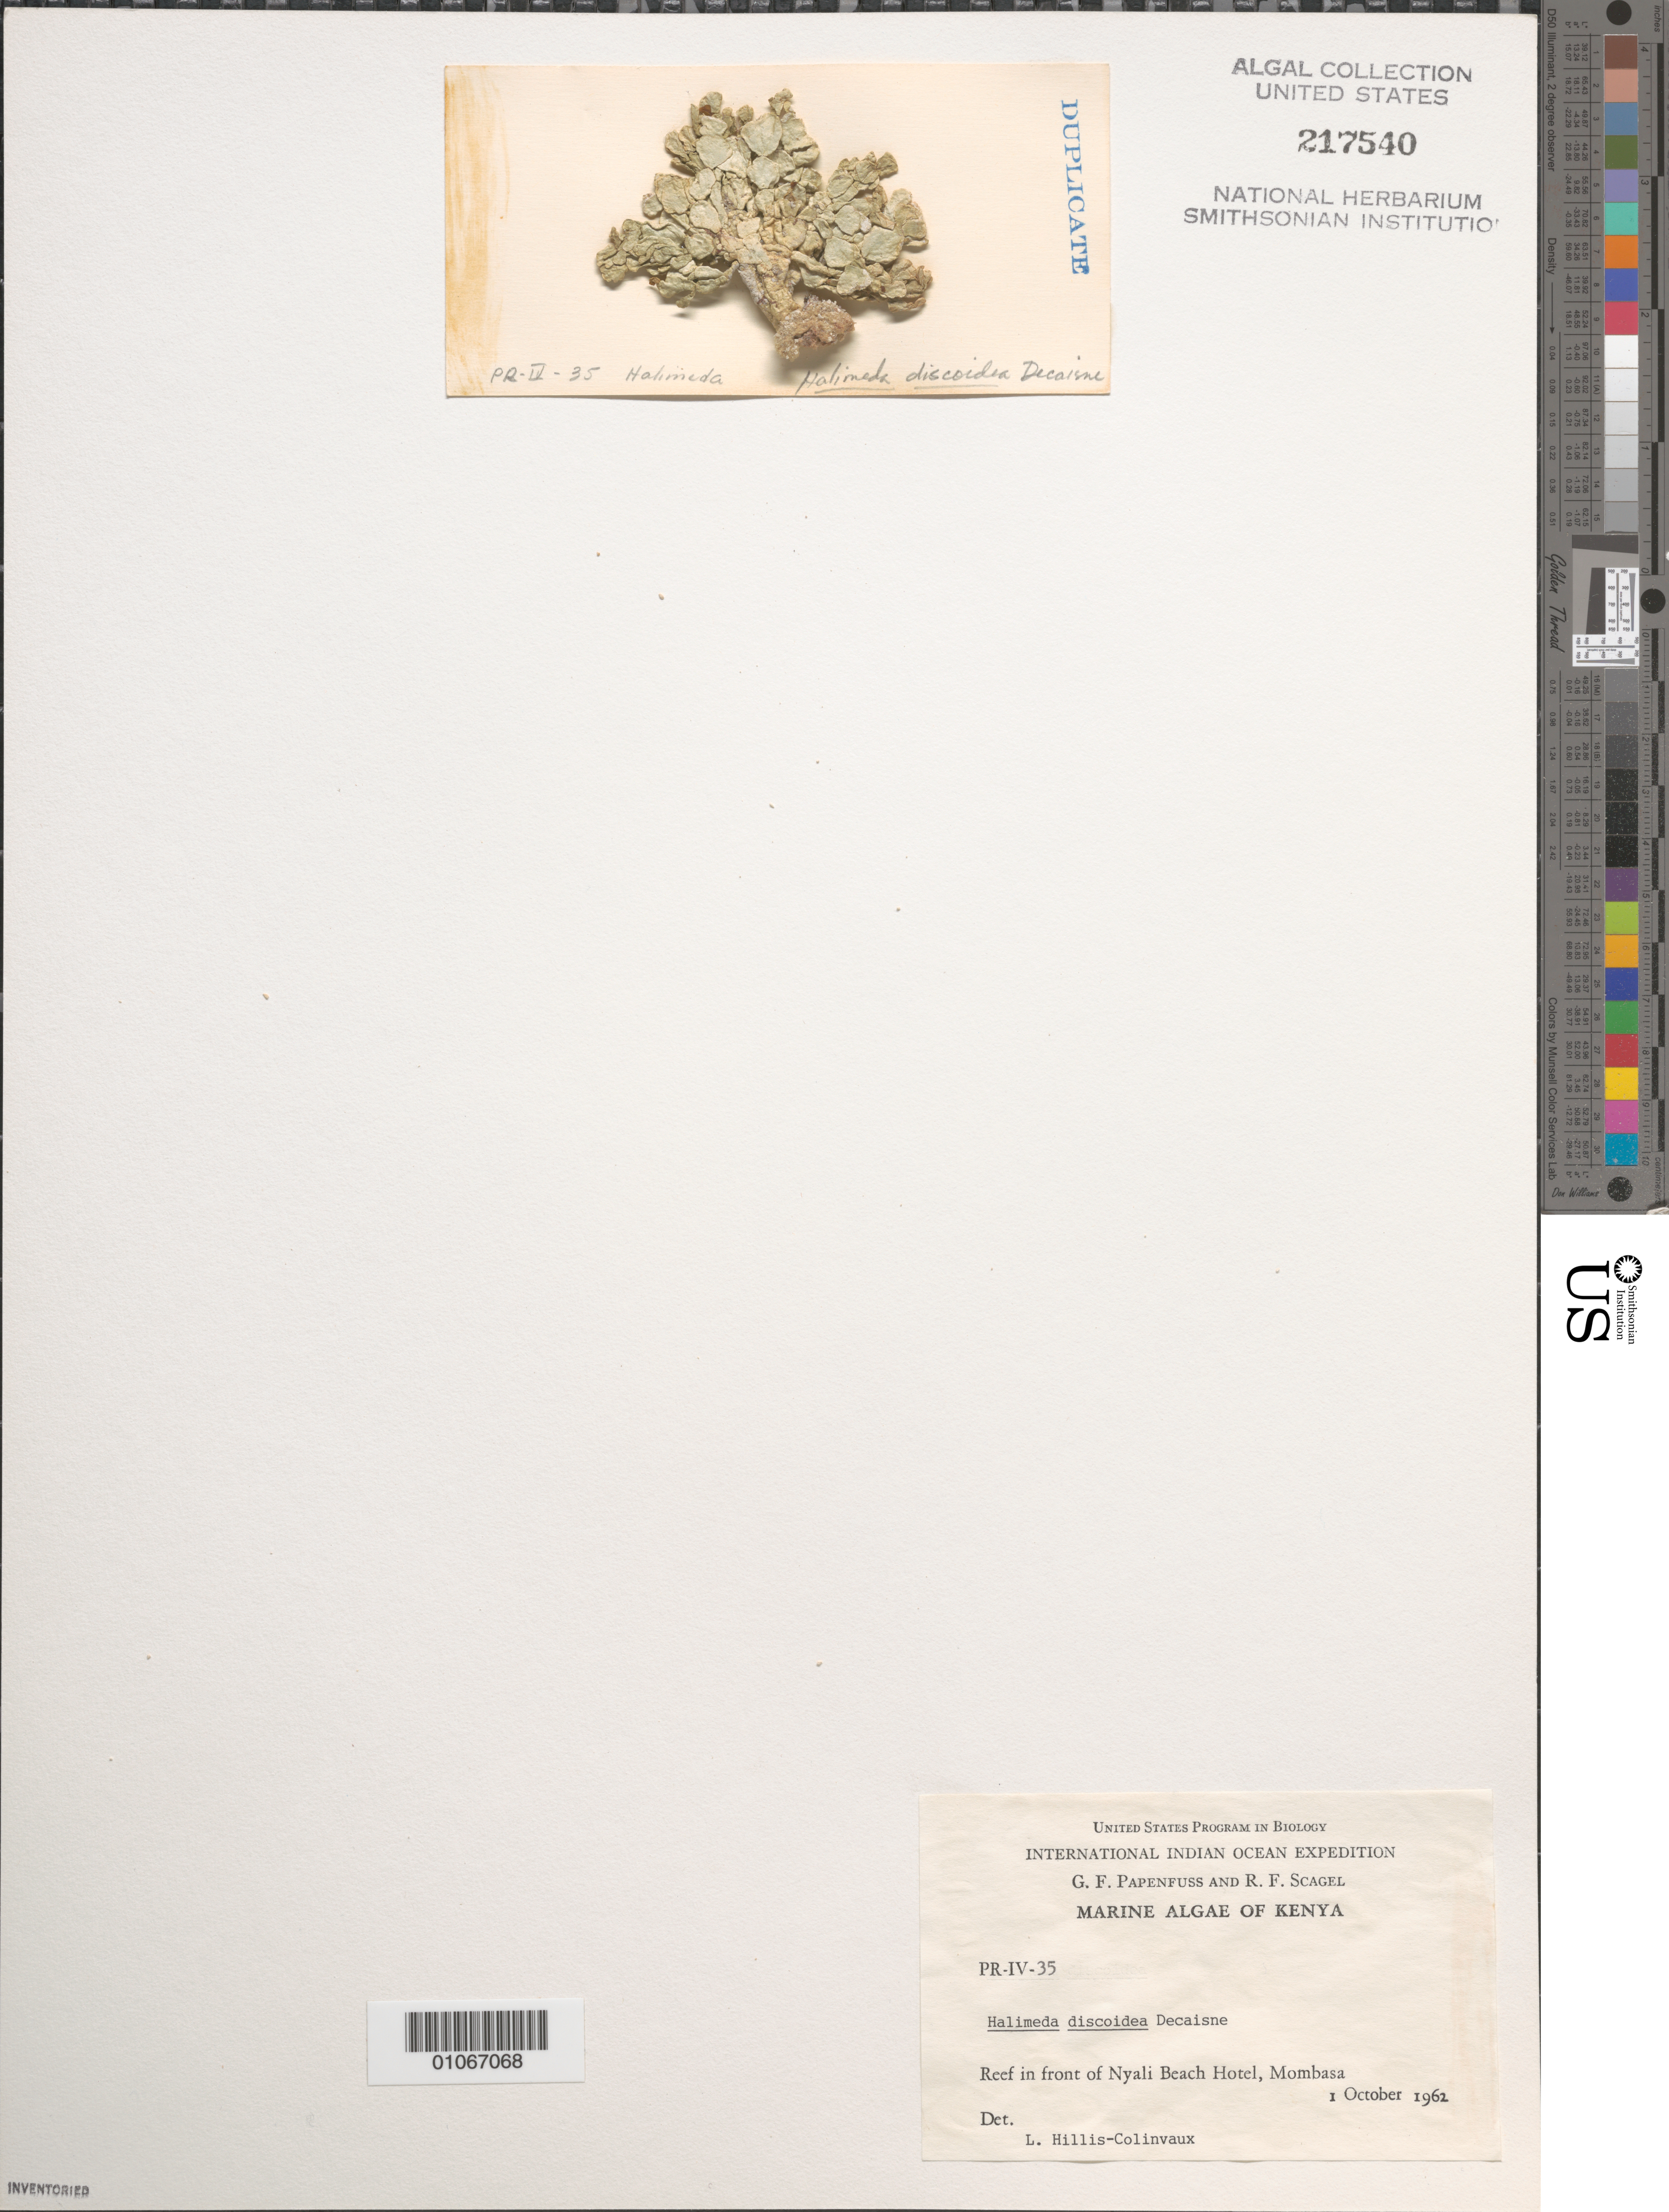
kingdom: Plantae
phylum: Chlorophyta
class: Ulvophyceae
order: Bryopsidales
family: Halimedaceae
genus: Halimeda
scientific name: Halimeda discoidea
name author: Decne.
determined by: Hillis-Colinvaux, L.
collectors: G. Papenfuss & R. F. Scagel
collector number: PR-IV-35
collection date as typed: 01 Oct 1962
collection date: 1962-10-01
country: Kenya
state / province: Mombasa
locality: Reef in front of Nyali Beach Hotel, Mombasa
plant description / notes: International Indian Ocean Expedition, 1962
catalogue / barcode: US 217540